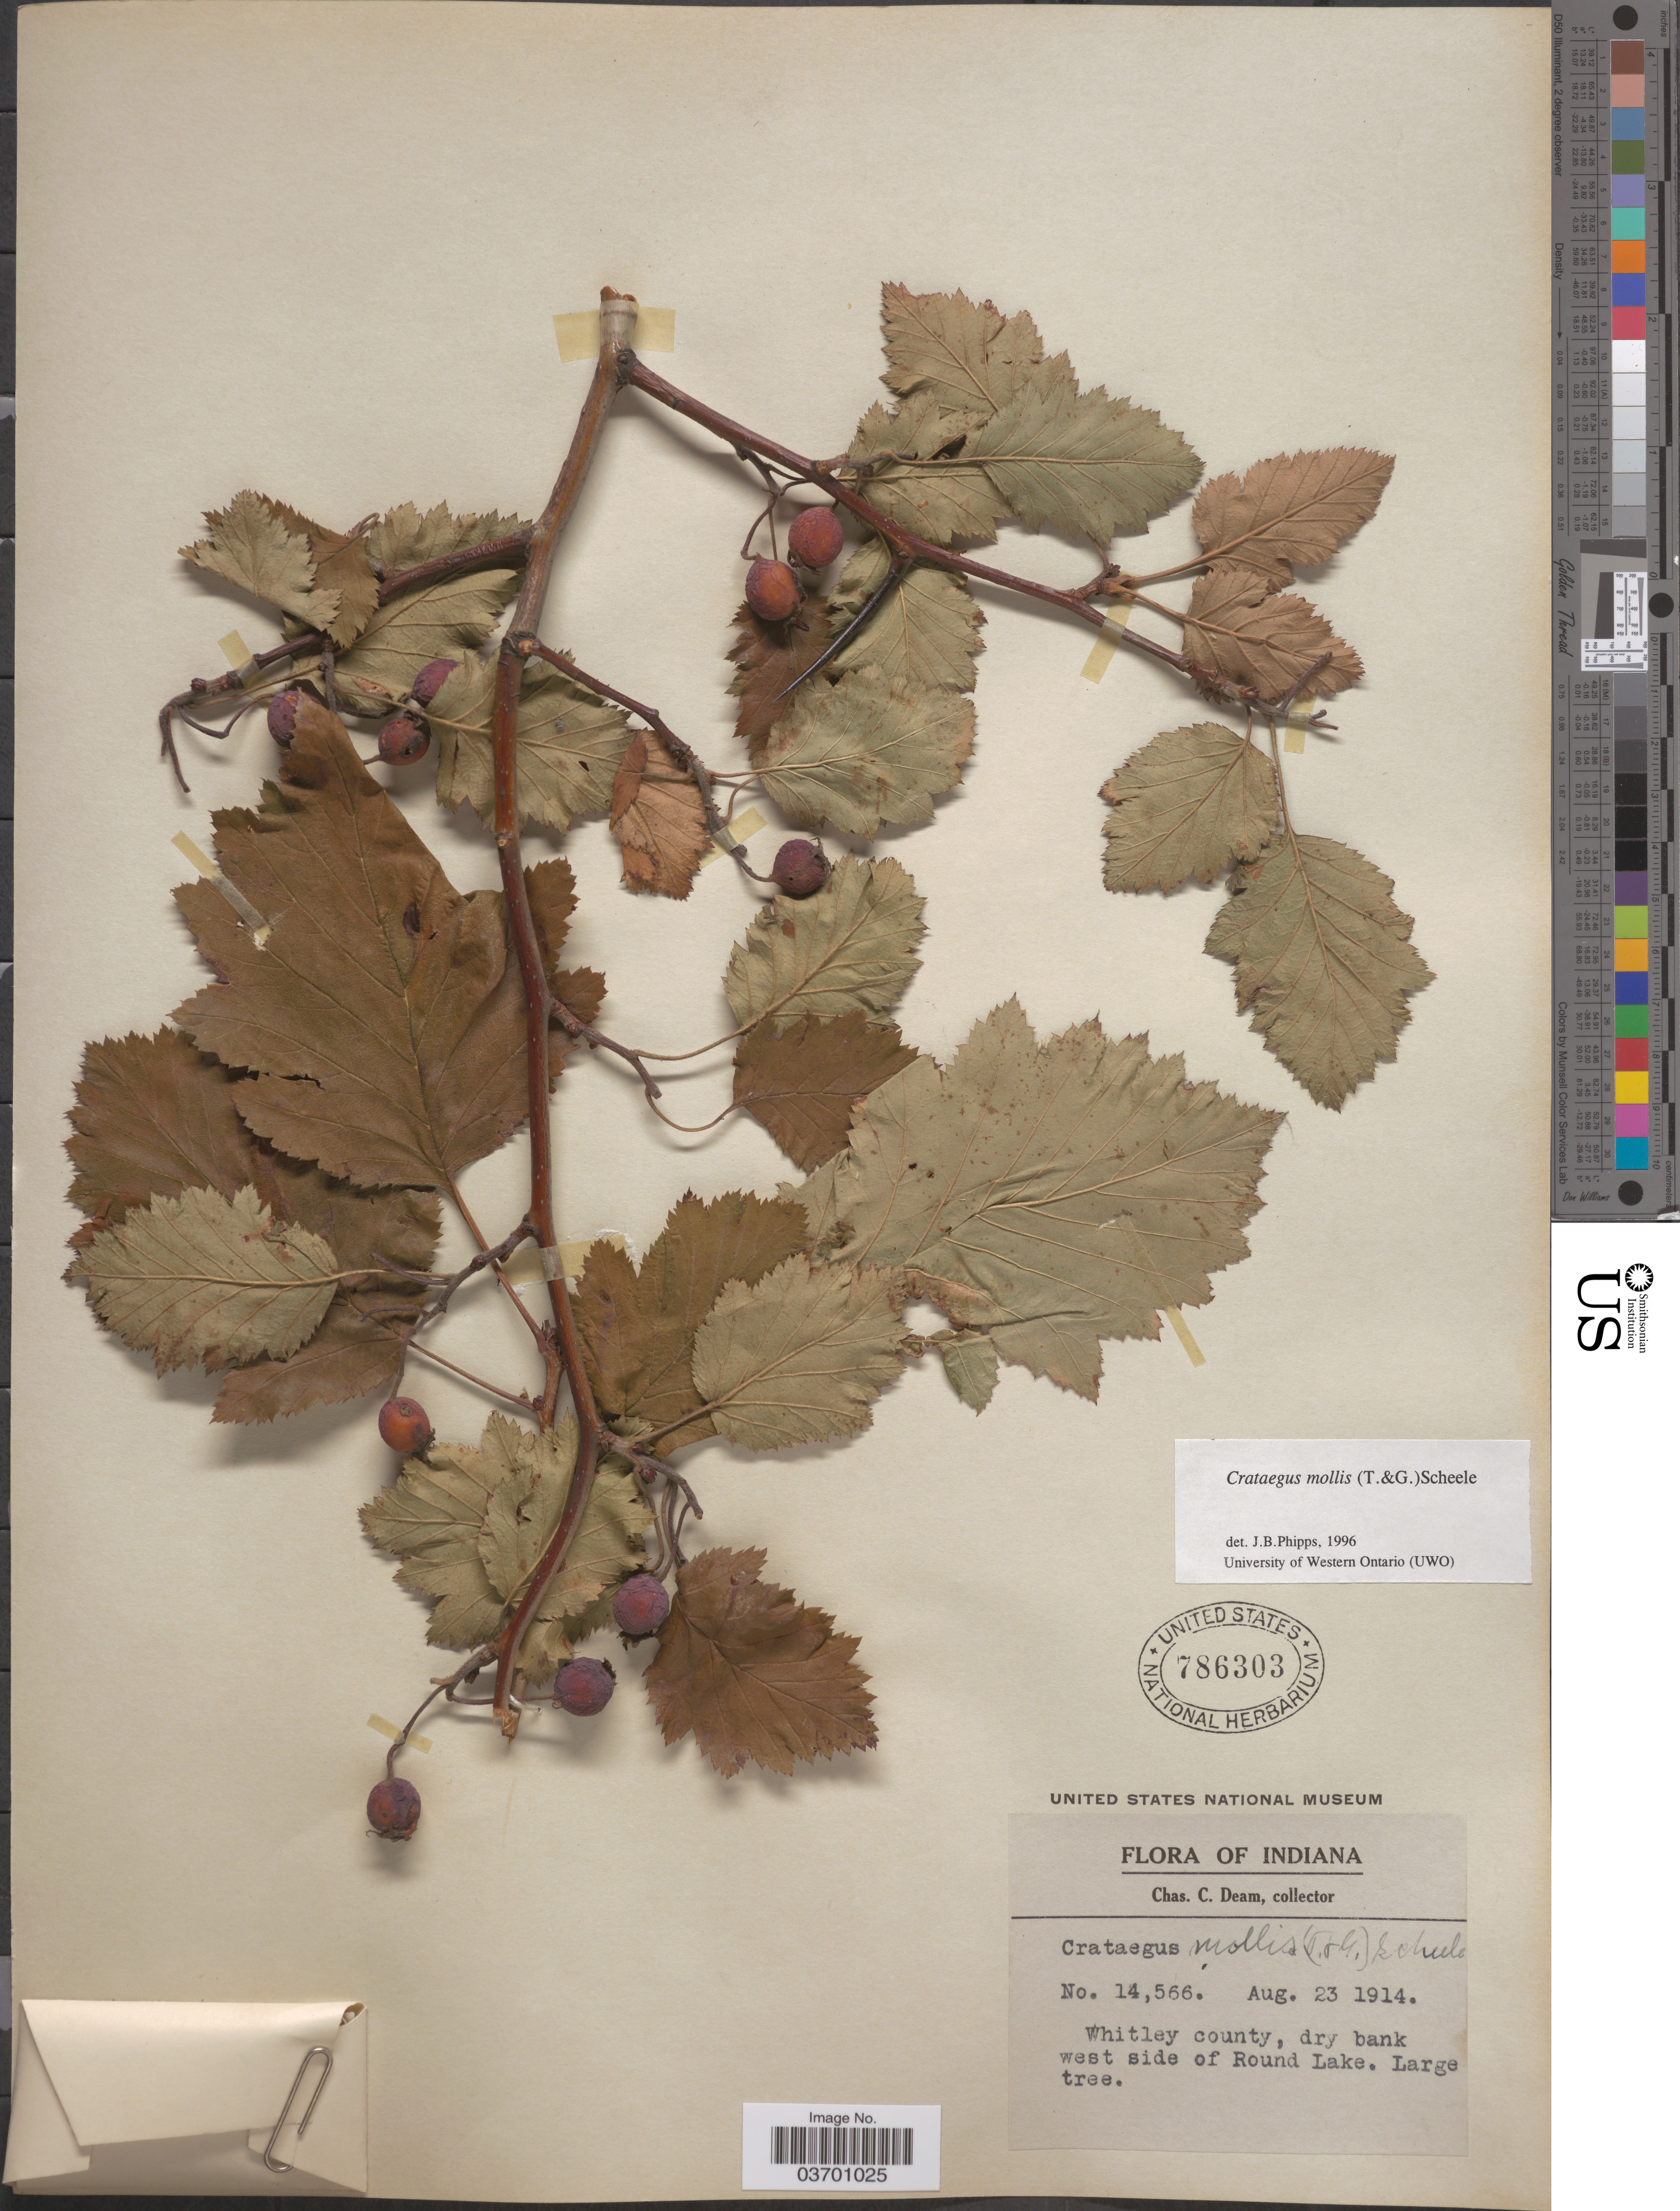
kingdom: Plantae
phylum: Tracheophyta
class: Magnoliopsida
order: Rosales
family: Rosaceae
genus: Crataegus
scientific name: Crataegus mollis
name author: (Torr. & A. Gray) Scheele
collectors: C. C. Deam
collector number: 14566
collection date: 1914-08-23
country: United States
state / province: Indiana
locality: Whitley county, dry bank west side of Round Lake.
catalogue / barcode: US 786303